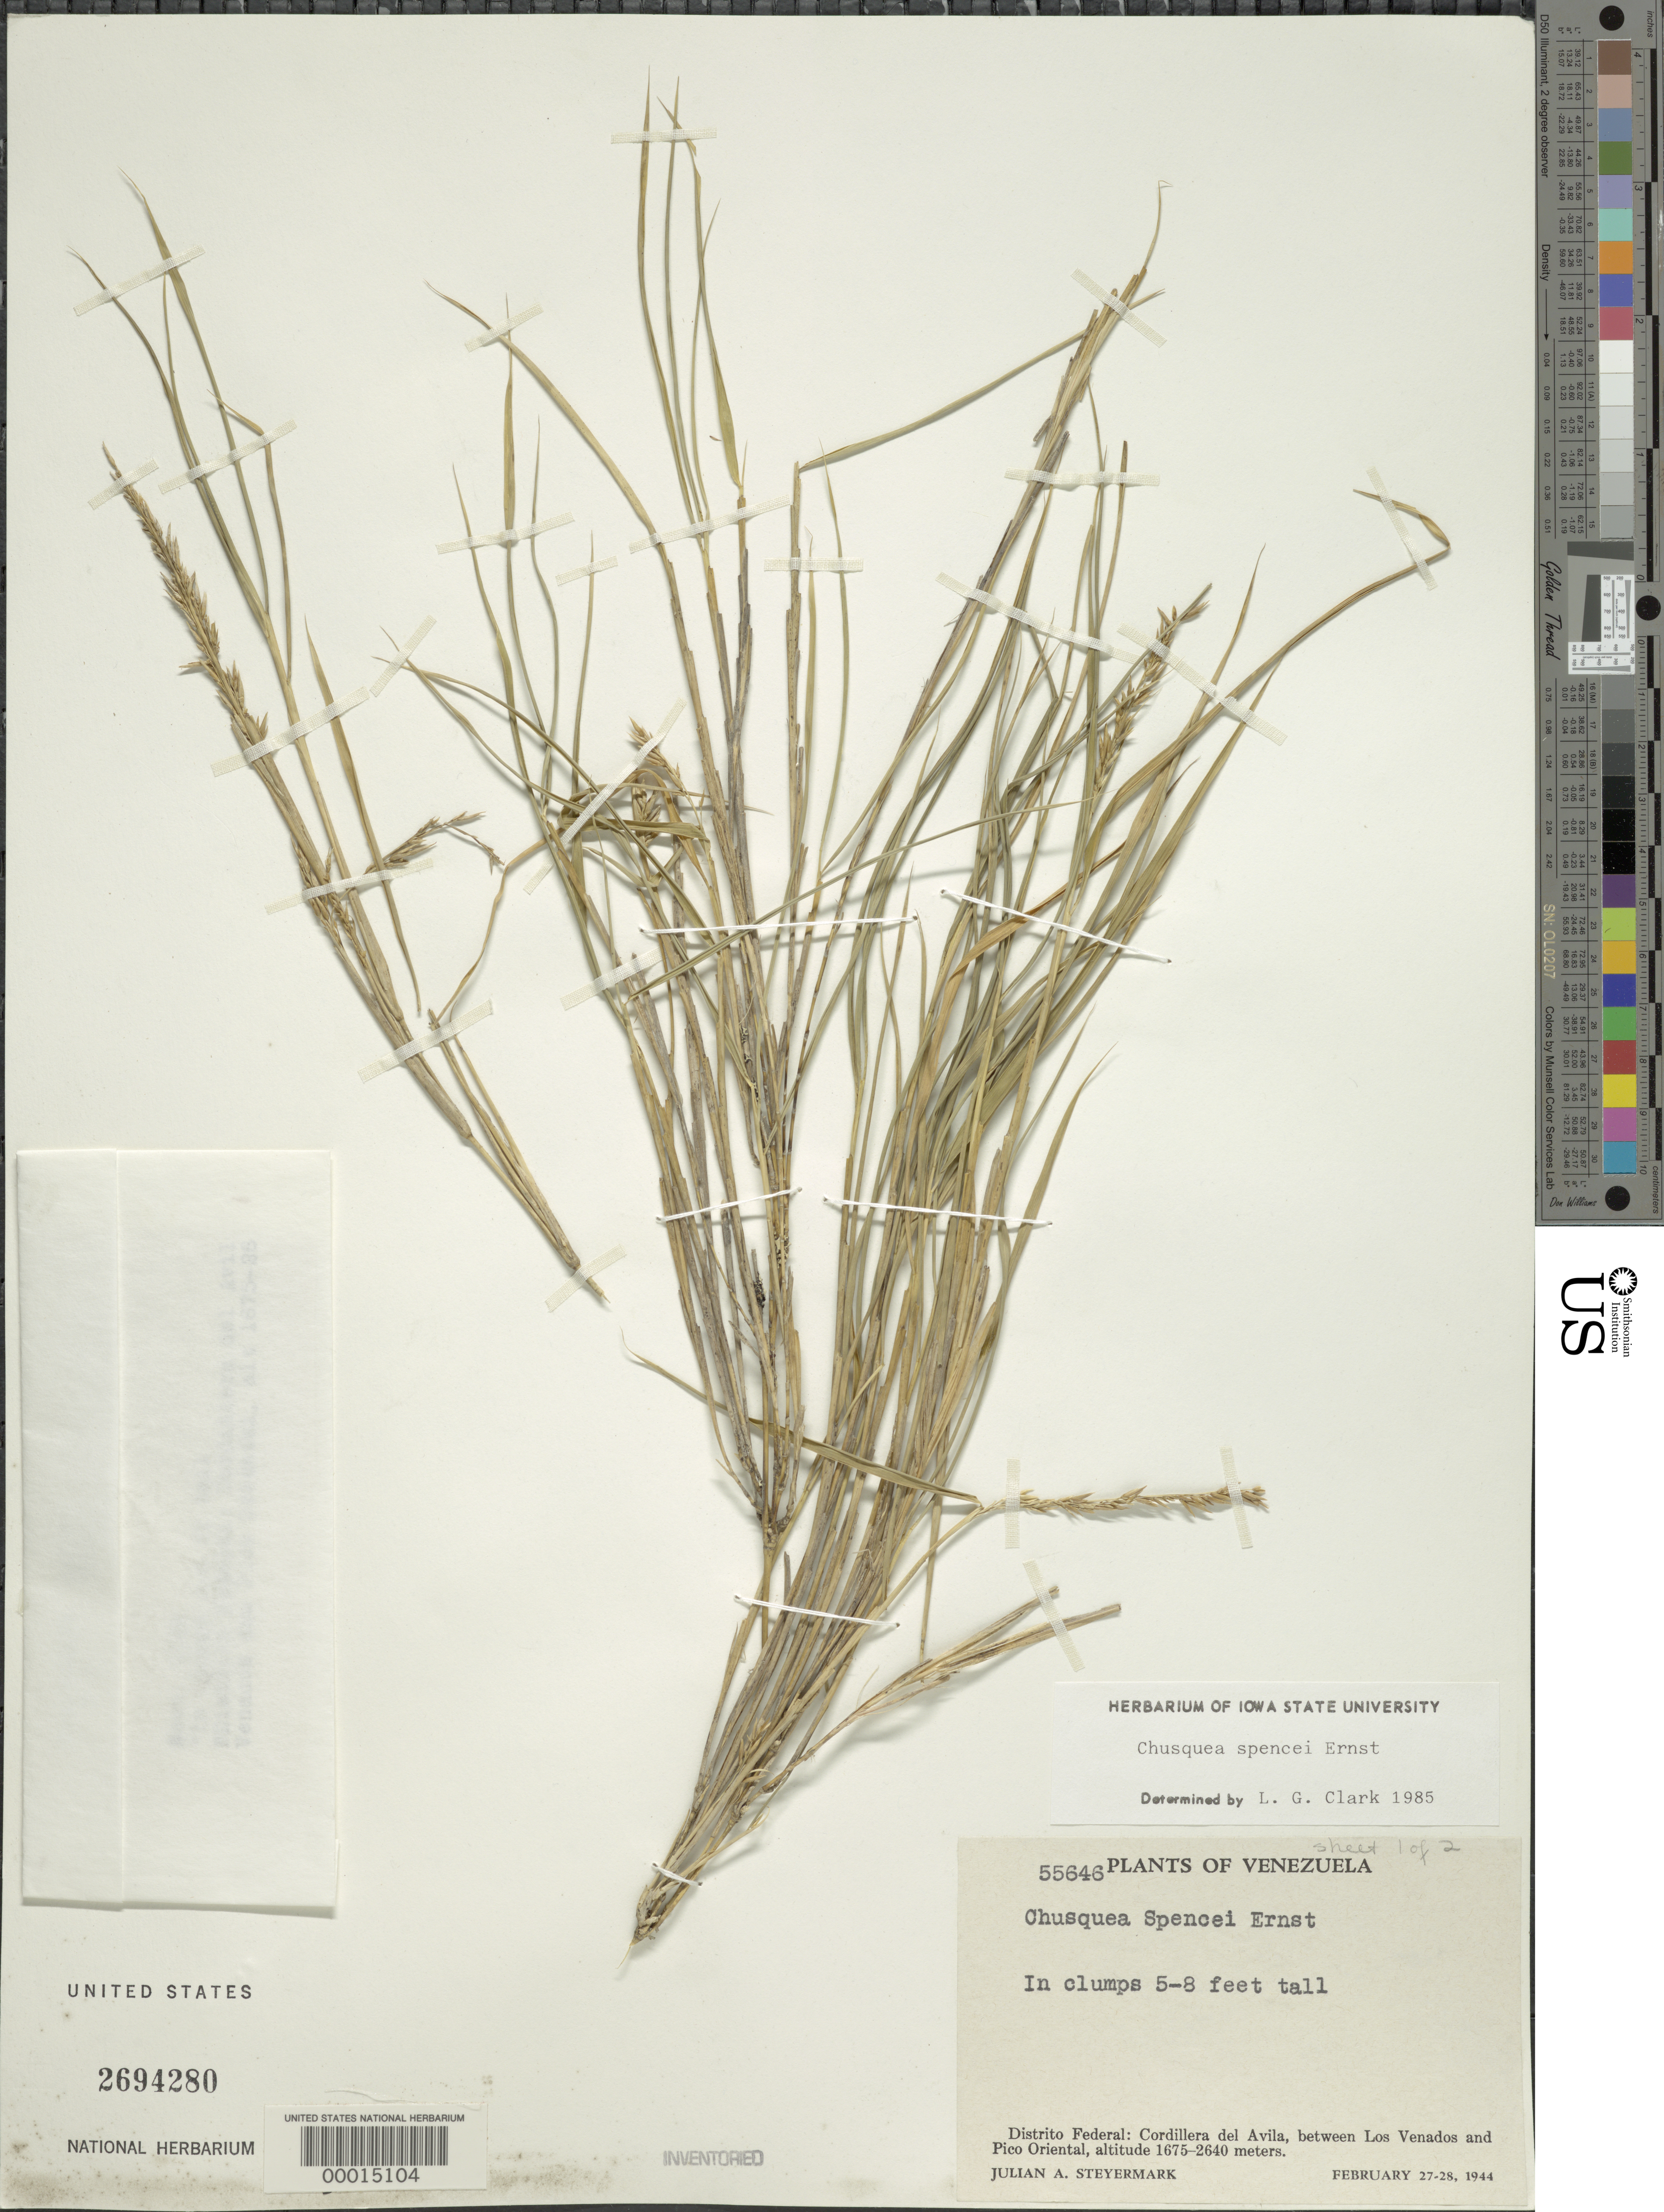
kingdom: Plantae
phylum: Tracheophyta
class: Liliopsida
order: Poales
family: Poaceae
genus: Chusquea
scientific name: Chusquea spencei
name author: Ernst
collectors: J. Steyermark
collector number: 55646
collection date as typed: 27 Feb 1944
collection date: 1944-02-27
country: Venezuela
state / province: Distrito Federal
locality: Los venados/pico oriental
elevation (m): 1675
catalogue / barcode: US 2694280